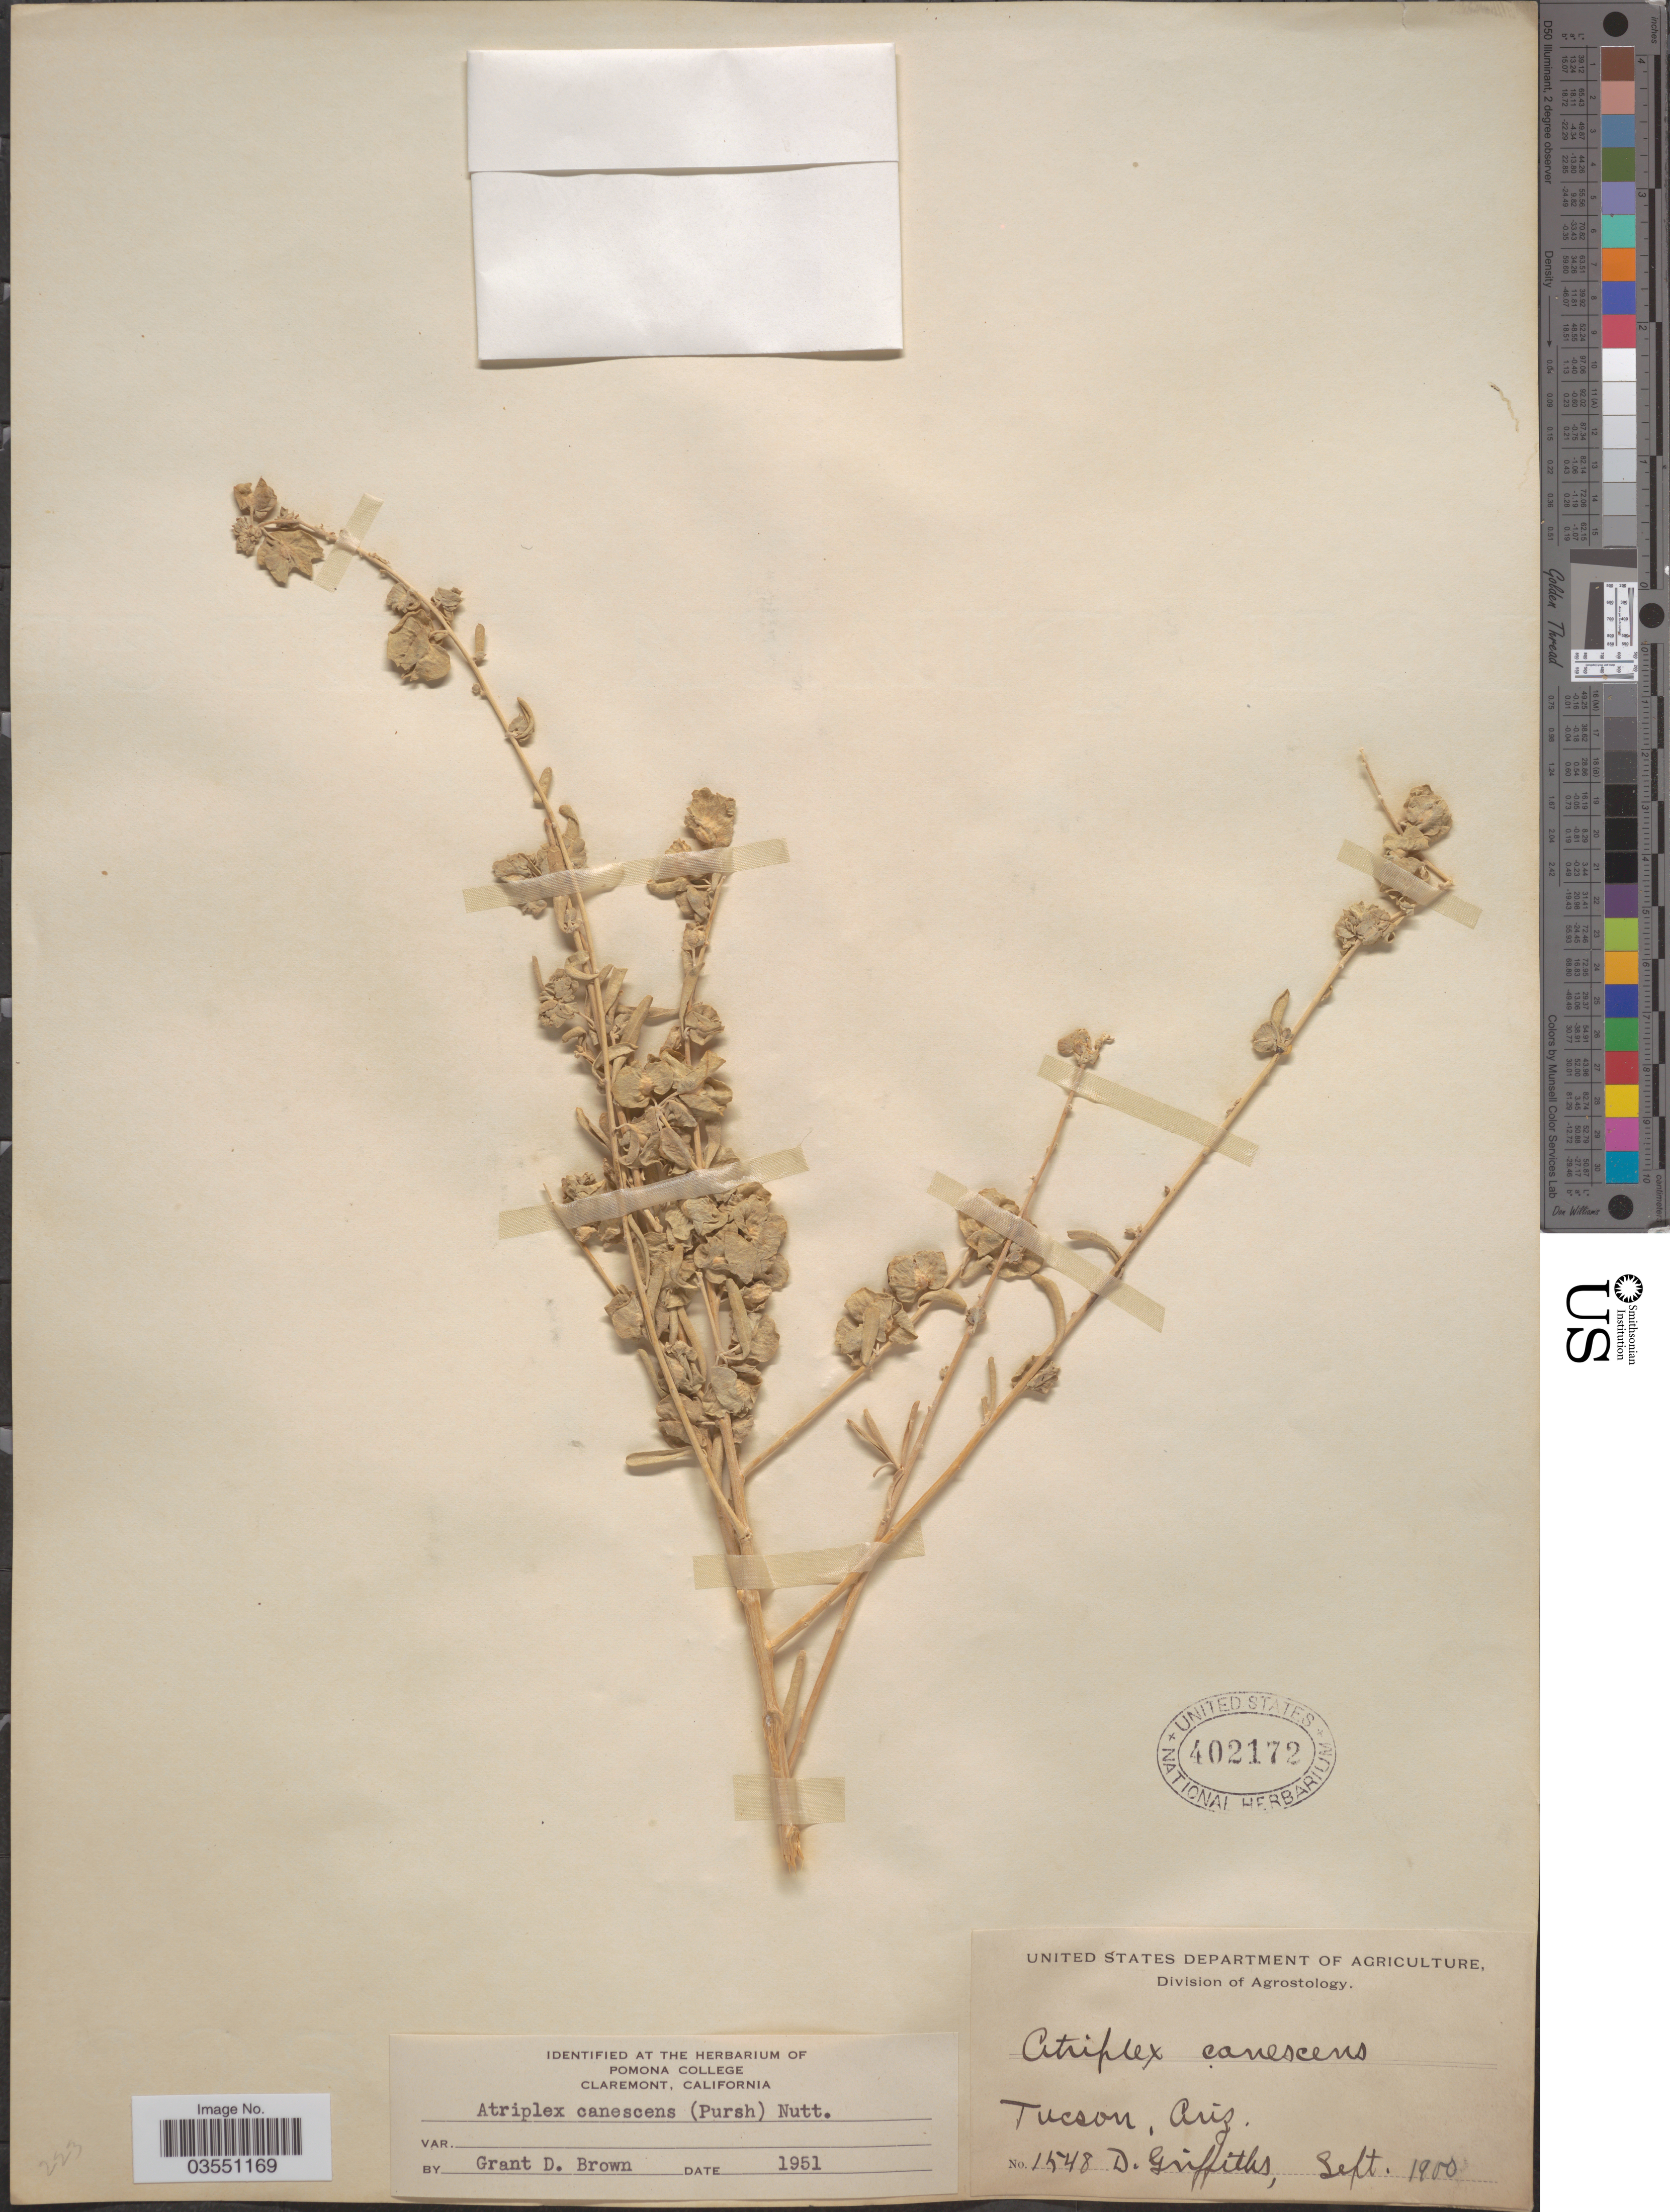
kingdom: Plantae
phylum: Tracheophyta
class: Magnoliopsida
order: Caryophyllales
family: Amaranthaceae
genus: Atriplex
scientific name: Atriplex canescens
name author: (Pursh) Nutt.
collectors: D. Griffiths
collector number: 1548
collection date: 1900-09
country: United States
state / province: Arizona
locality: Tucson.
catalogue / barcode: US 402172